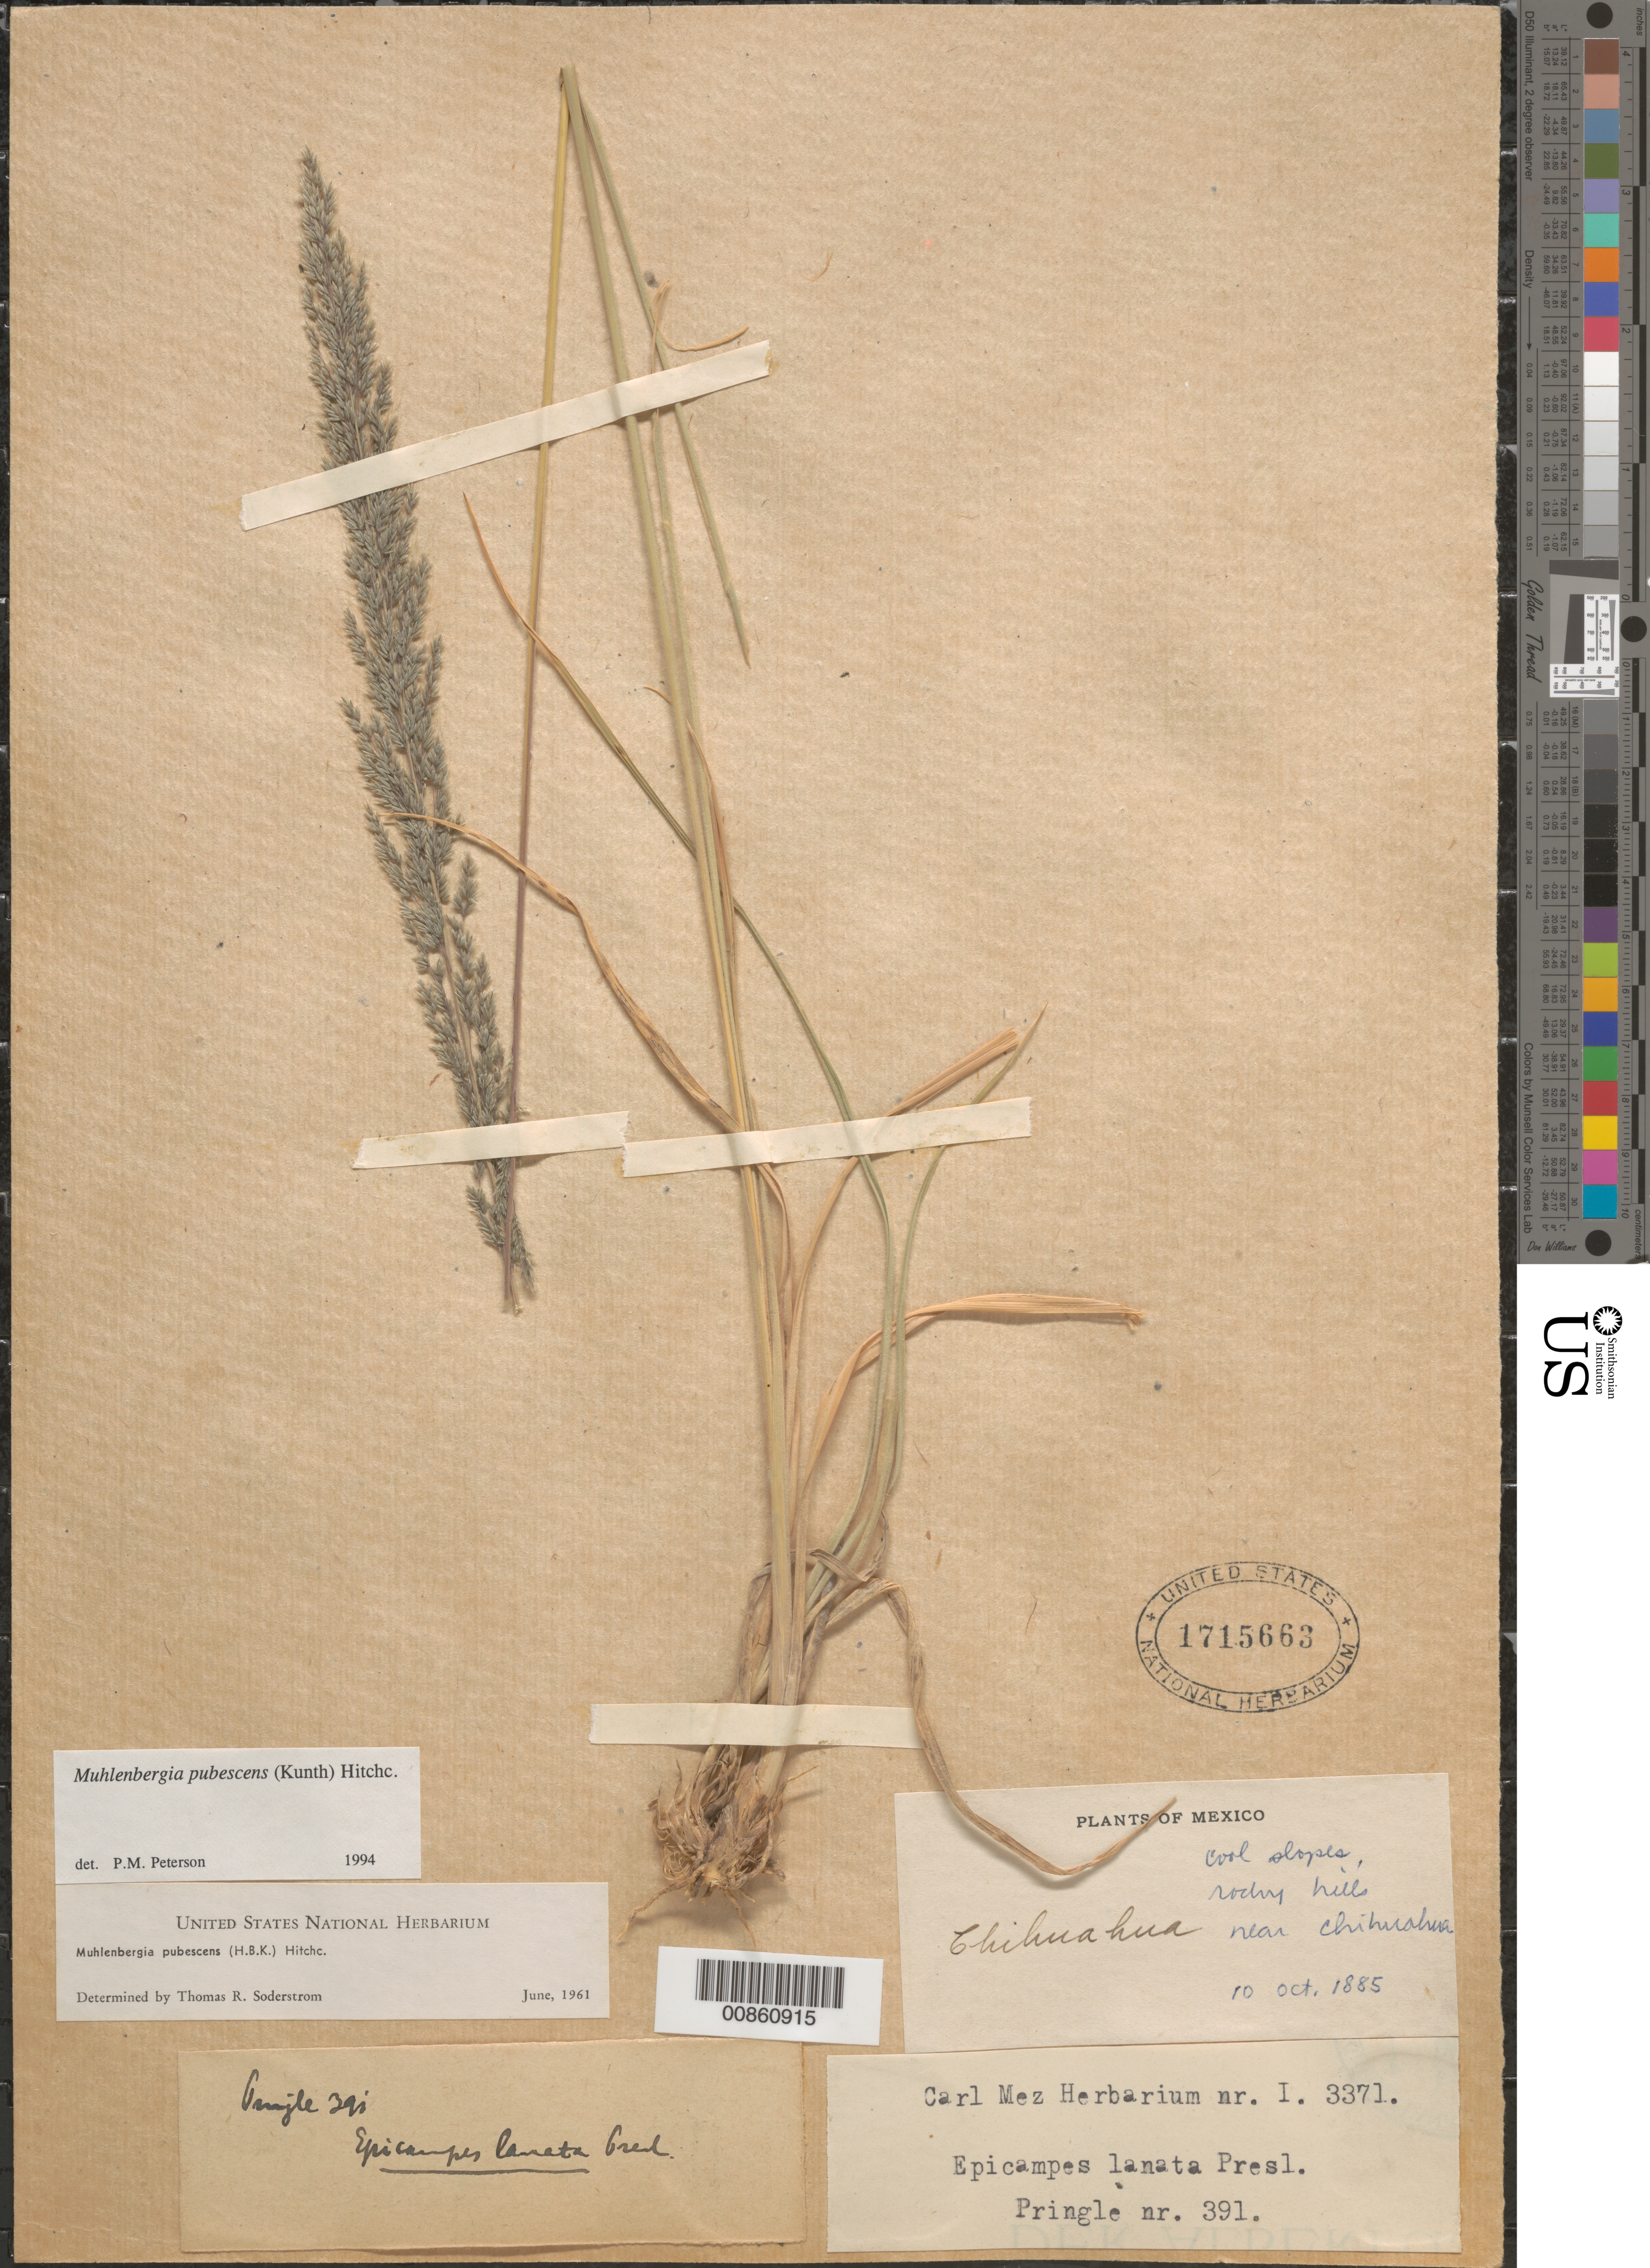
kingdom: Plantae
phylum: Tracheophyta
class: Liliopsida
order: Poales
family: Poaceae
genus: Muhlenbergia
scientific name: Muhlenbergia pubescens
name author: (Kunth) Hitchc.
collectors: C. G. Pringle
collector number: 391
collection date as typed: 10 Oct 1885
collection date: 1885-10-10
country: Mexico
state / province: Chihuahua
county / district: Chihuahua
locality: Rocky hills near Chihuahua, mpio. Chihuahua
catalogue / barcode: US 1715663